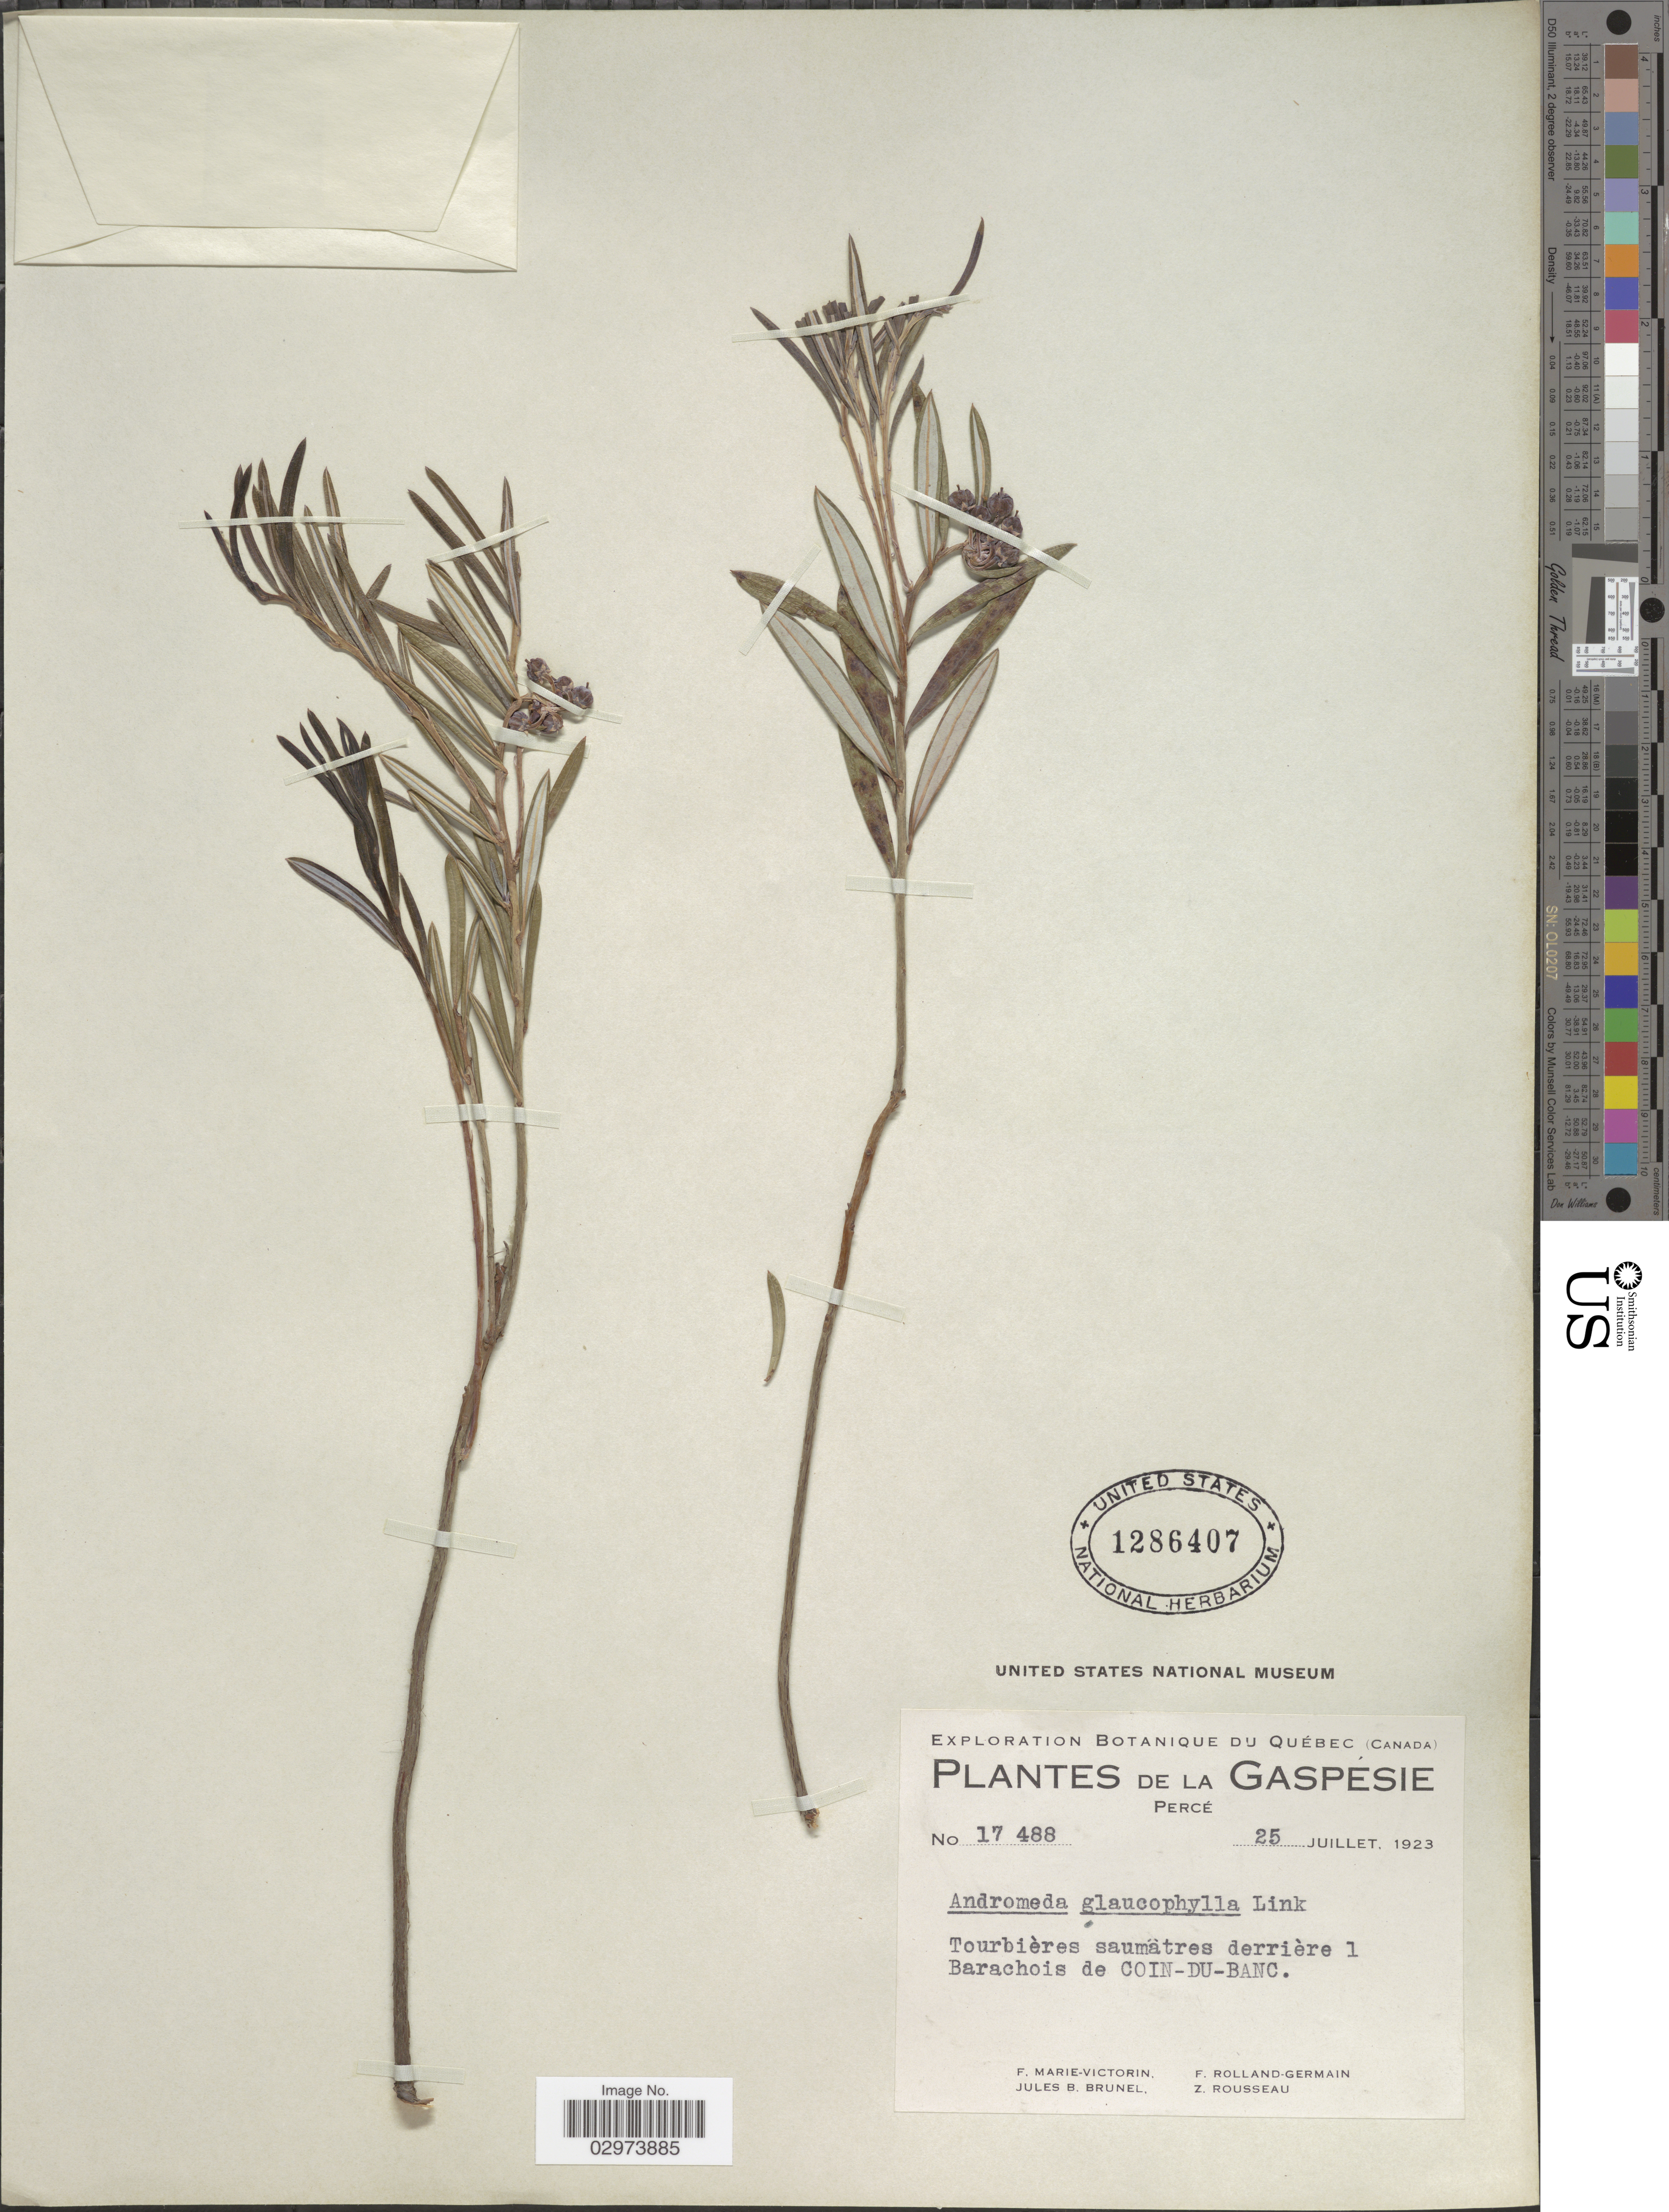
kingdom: Plantae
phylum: Tracheophyta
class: Magnoliopsida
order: Ericales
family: Ericaceae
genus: Andromeda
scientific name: Andromeda polifolia var. latifolia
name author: Aiton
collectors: F. Marie-Victorin, J. Brunel, Rolland-Germain & Z. Rousseau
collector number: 17488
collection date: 1923-07-25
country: Canada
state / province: Quebec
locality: La Gaspesie. Percé. Tourbières saumatres derrière l Barachois de Coin-du-Banc.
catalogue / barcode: US 1286407